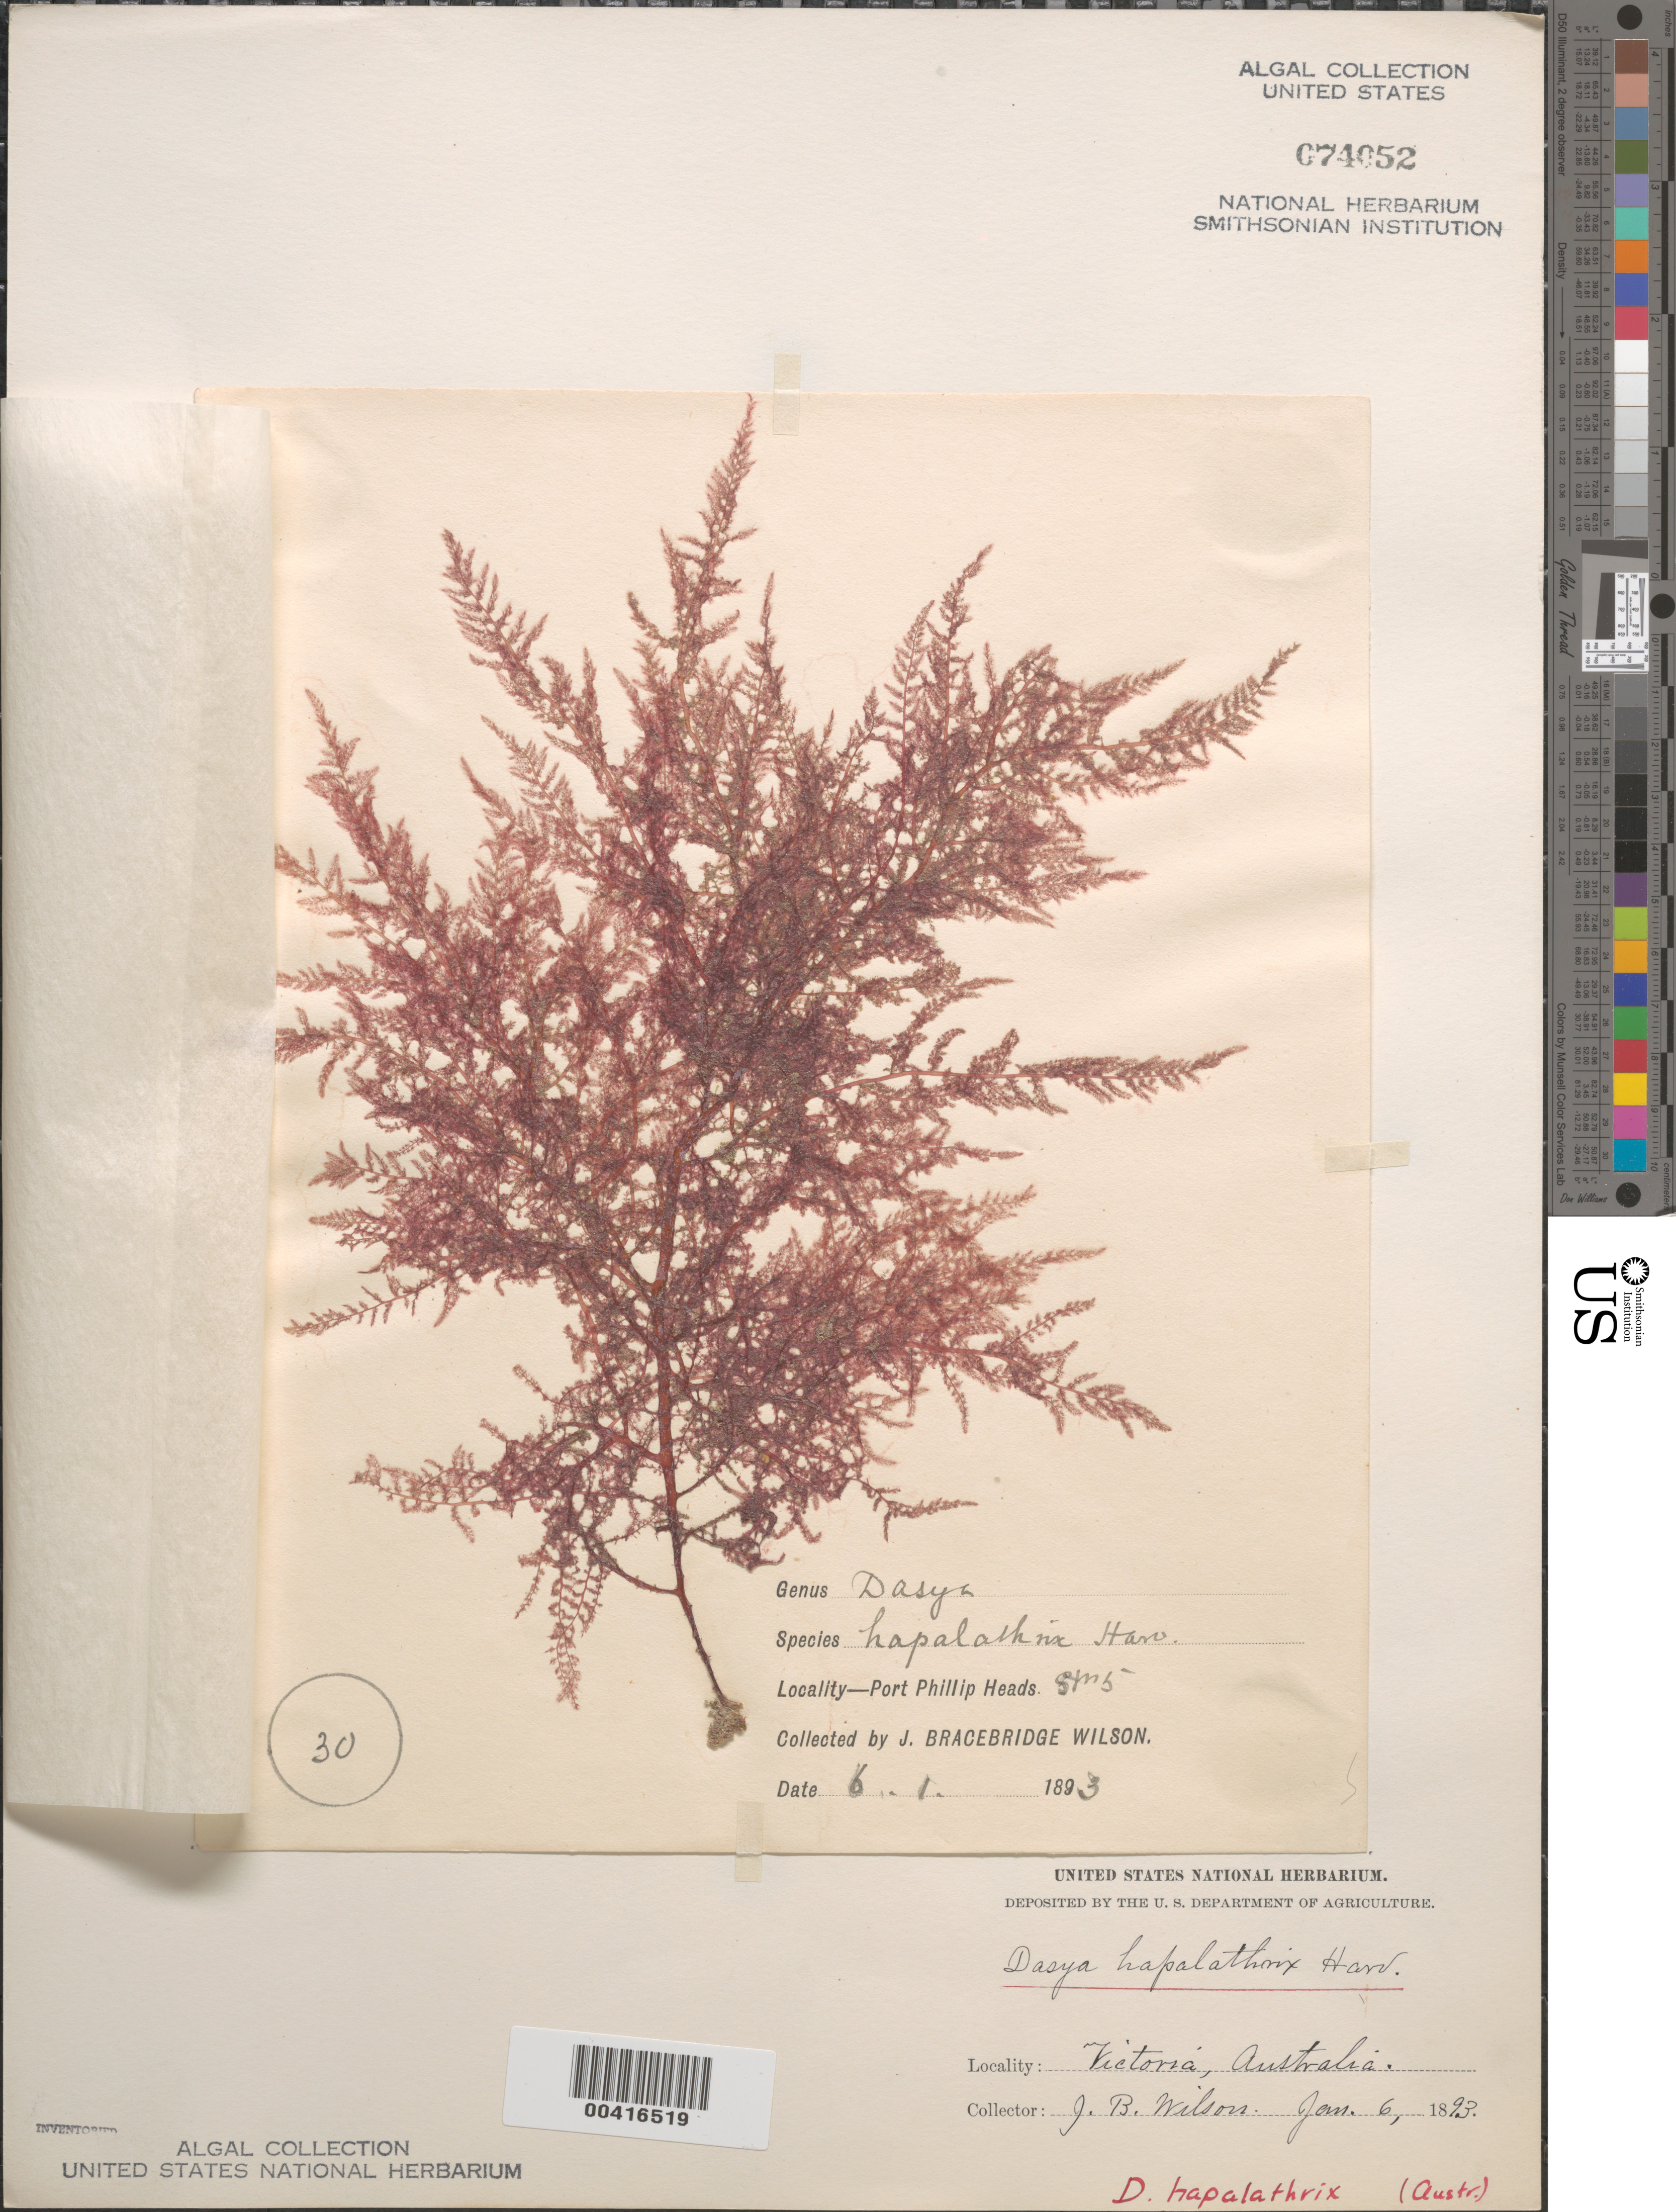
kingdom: Plantae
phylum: Rhodophyta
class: Florideophyceae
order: Ceramiales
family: Dasyaceae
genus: Dasya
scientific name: Dasya hapalathrix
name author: Harv.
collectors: J. B. Wilson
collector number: Station 5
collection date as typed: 06 Jan 1893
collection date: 1893-01-06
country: Australia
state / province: Victoria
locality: Port Phillip Heads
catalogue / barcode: US 74052